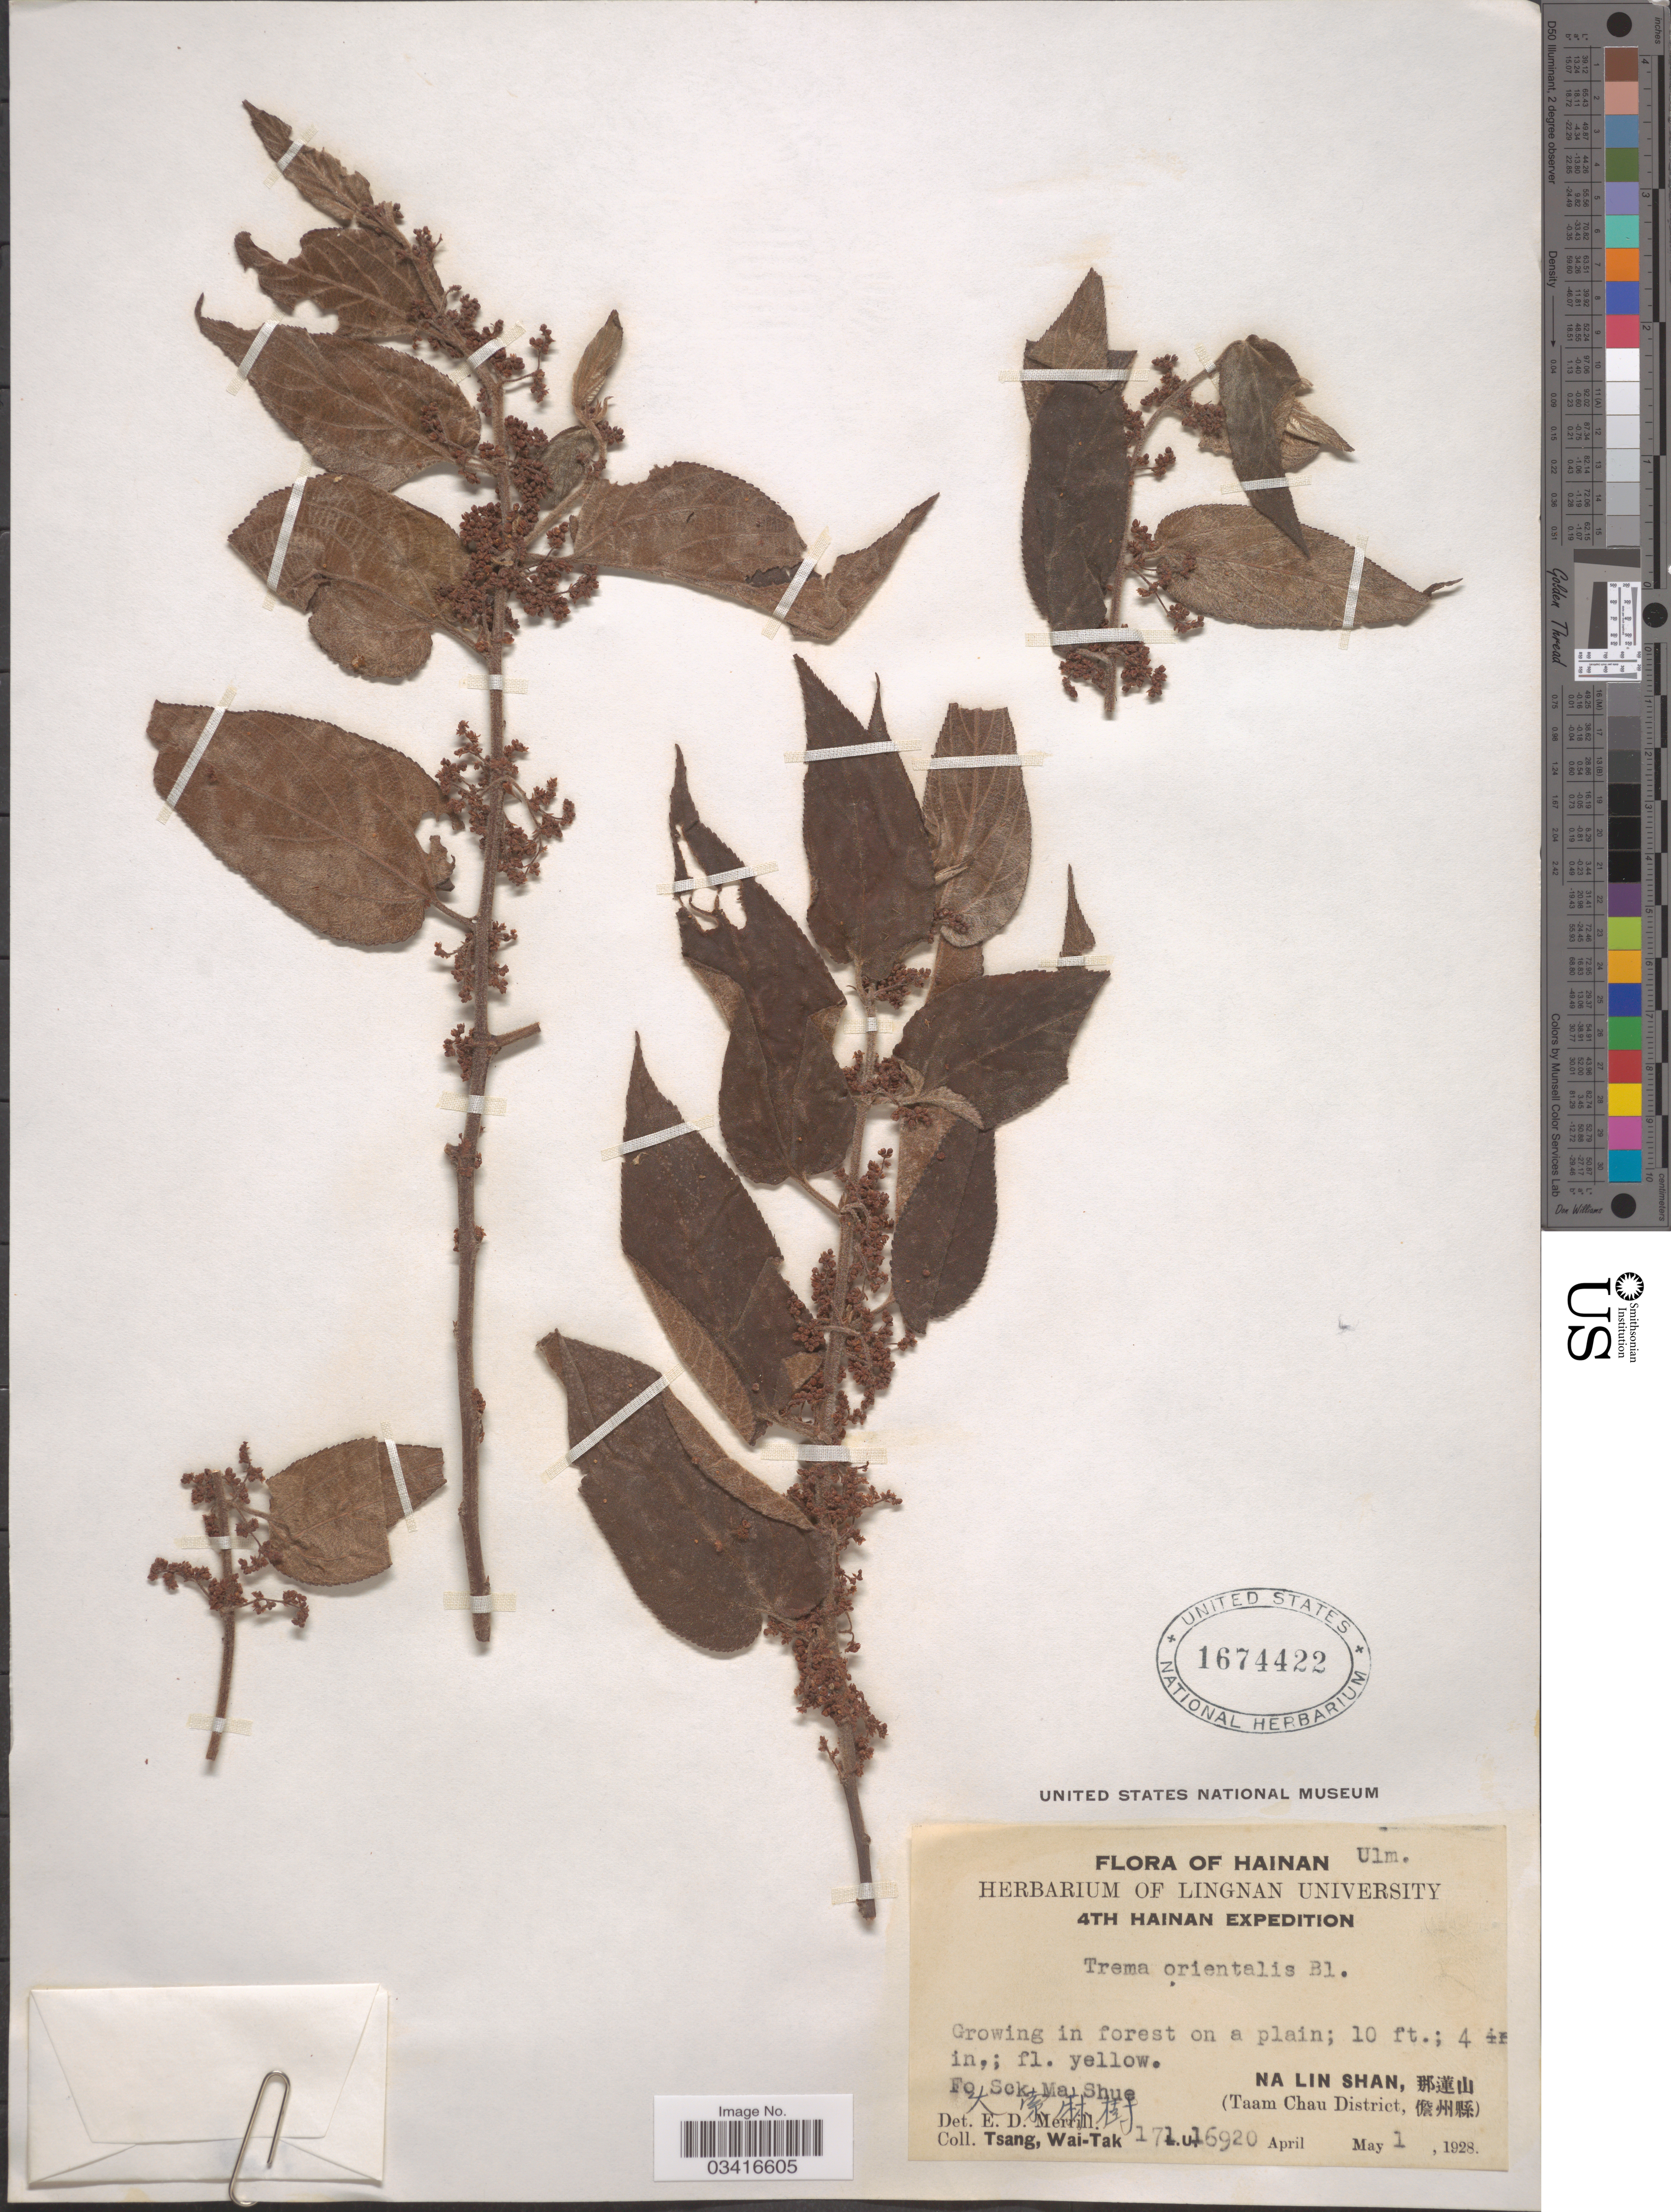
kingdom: Plantae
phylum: Tracheophyta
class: Magnoliopsida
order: Rosales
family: Cannabaceae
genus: Trema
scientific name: Trema orientale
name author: (L.) Blume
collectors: W. T. Tsang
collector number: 171L.U.16920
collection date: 1928-05-01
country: China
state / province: Hainan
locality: Fo Sek Mai Shue. Na Lin Shan, X. (Taam Chau District, X).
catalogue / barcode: US 1674422